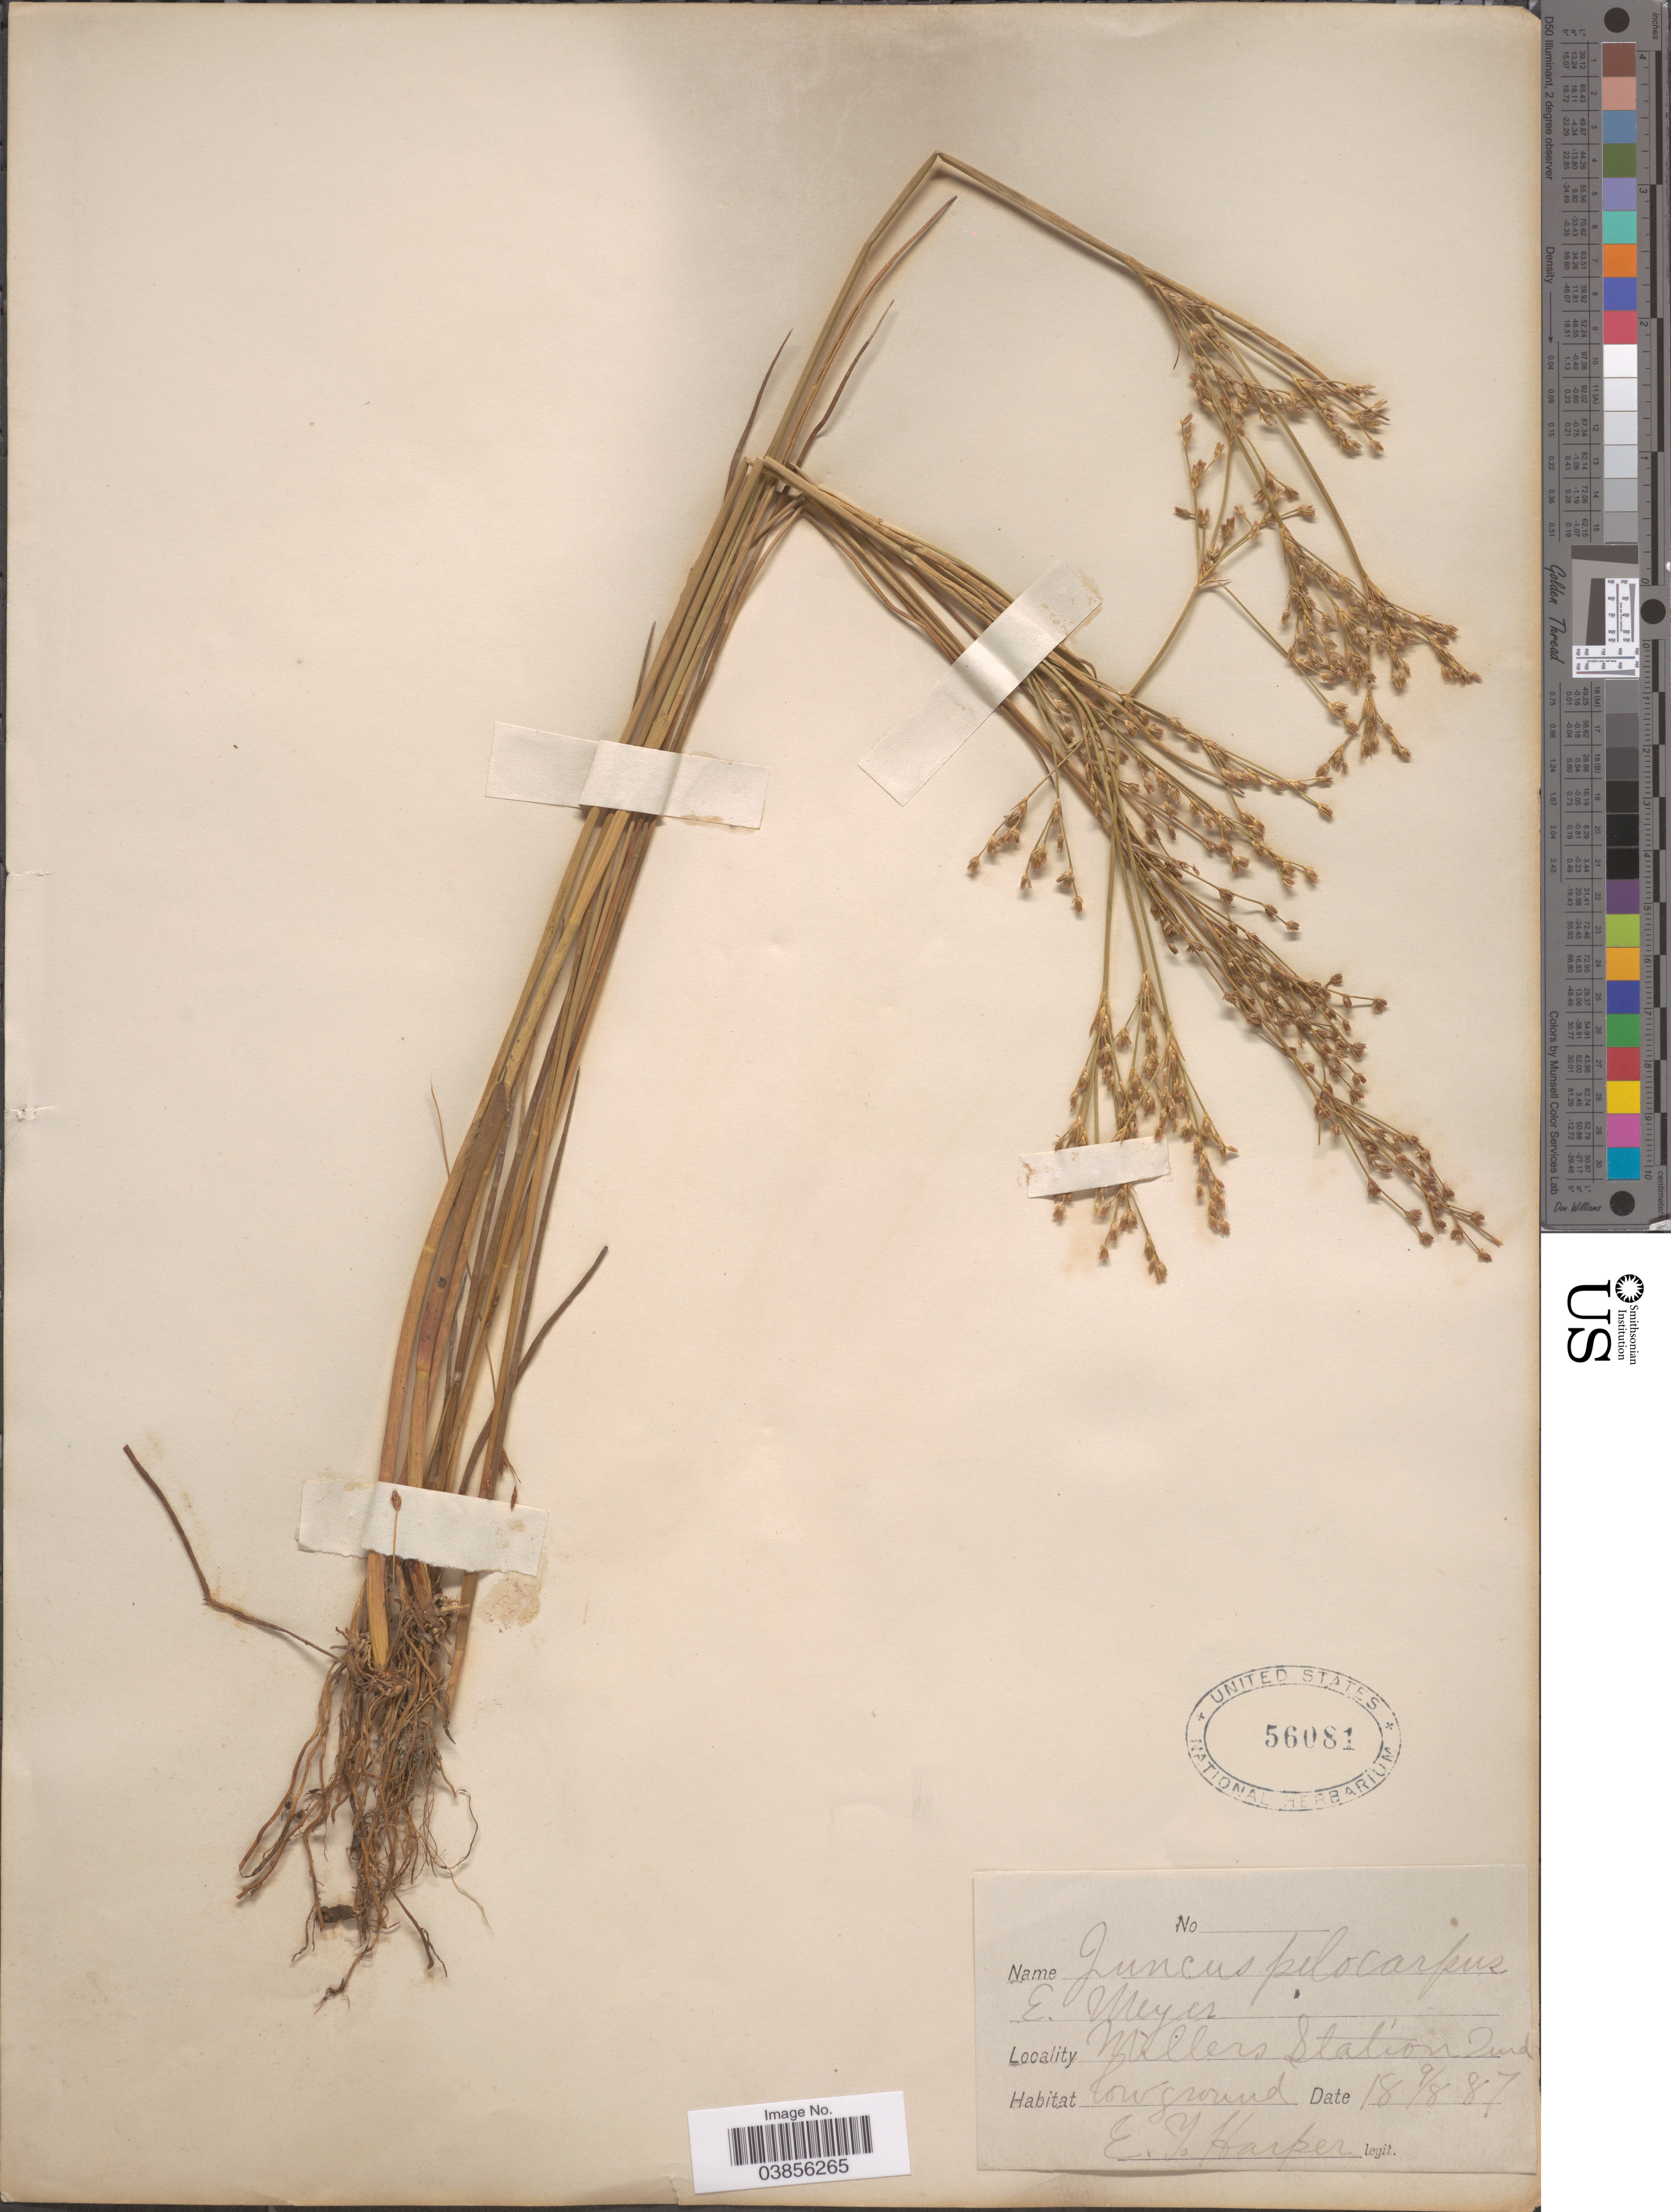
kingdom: Plantae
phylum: Tracheophyta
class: Liliopsida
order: Poales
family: Juncaceae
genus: Juncus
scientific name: Juncus pelocarpus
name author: E. Mey.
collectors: E. T. Harper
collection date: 1887-08-09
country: United States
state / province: Indiana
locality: Millers Station.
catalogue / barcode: US 56081